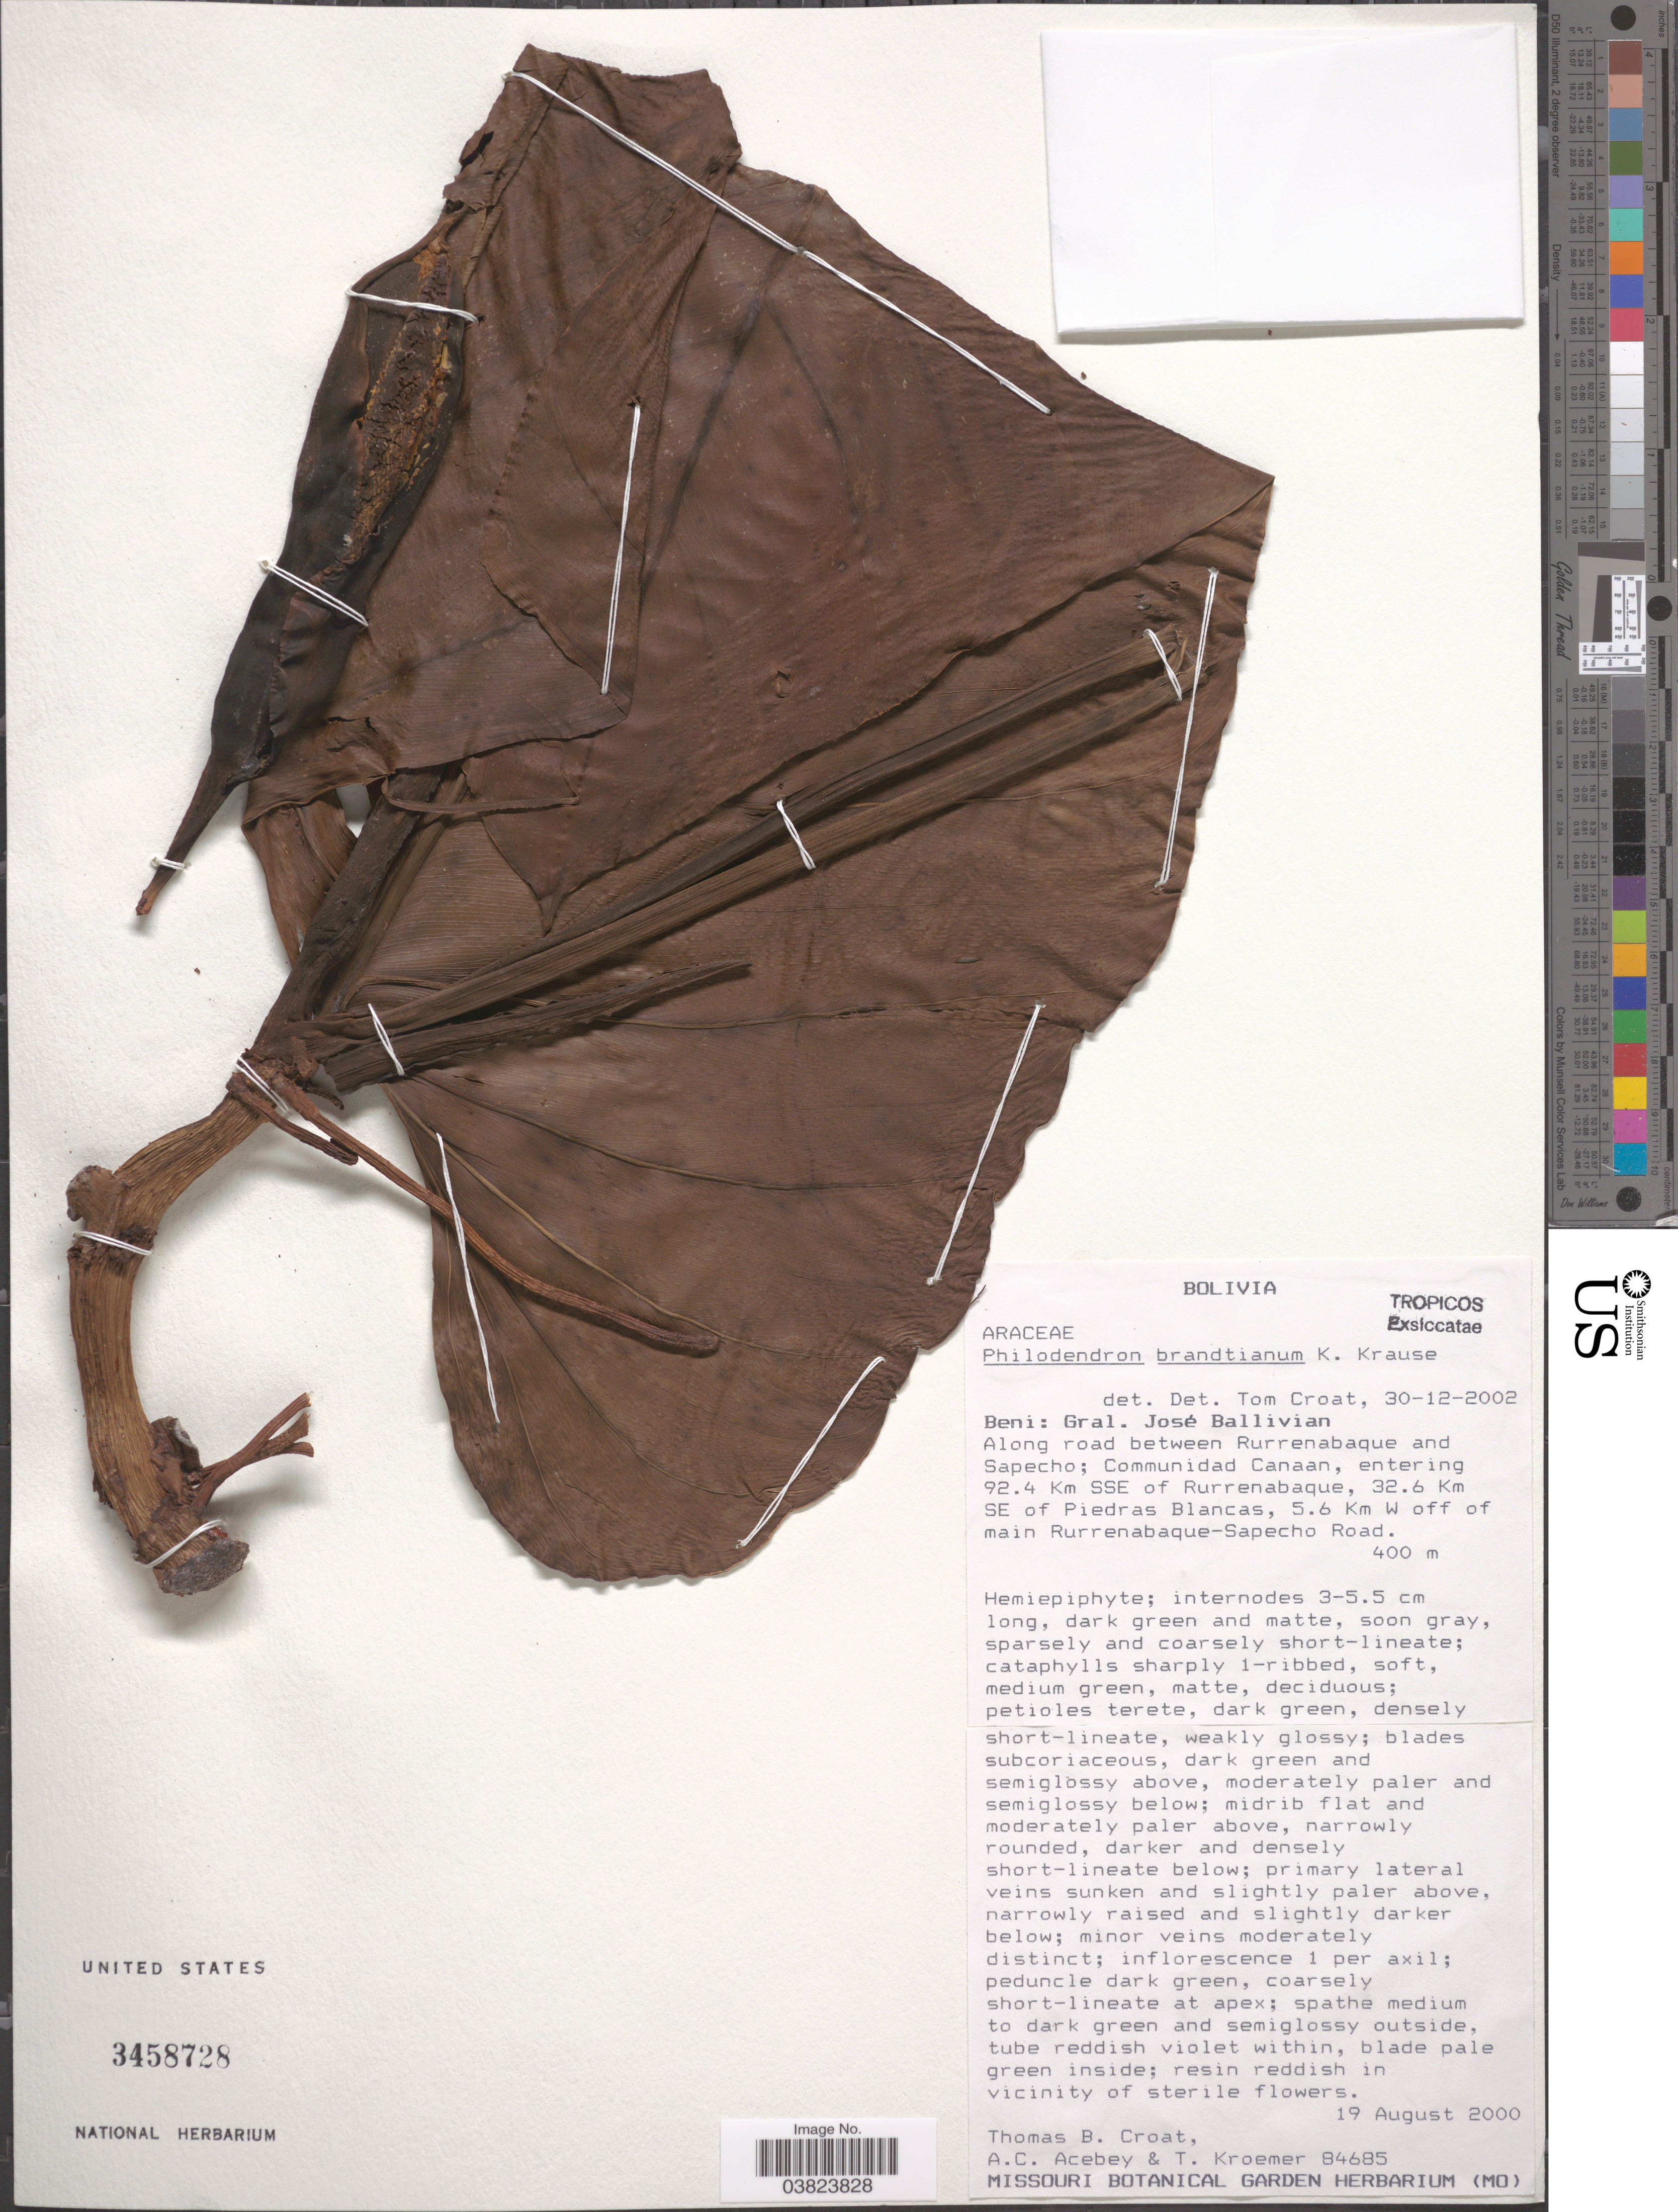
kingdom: Plantae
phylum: Tracheophyta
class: Liliopsida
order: Alismatales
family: Araceae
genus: Philodendron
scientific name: Philodendron brandtianum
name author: K. Krause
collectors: T. B. Croat, A. Acebey & T. Kroemer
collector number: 84685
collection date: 2000-08-19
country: Bolivia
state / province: Beni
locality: Gral. José Ballivian. Along road between Rurrenabaque and Sapecho; Communidad Canaan, entering 92.4 km SSE of Rurrenabaque, 32.6 Km SE of Piedras Blancas, 5.6 Km W off of main Rurenabaque-Sapecho Road.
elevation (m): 400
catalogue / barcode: US 3458728